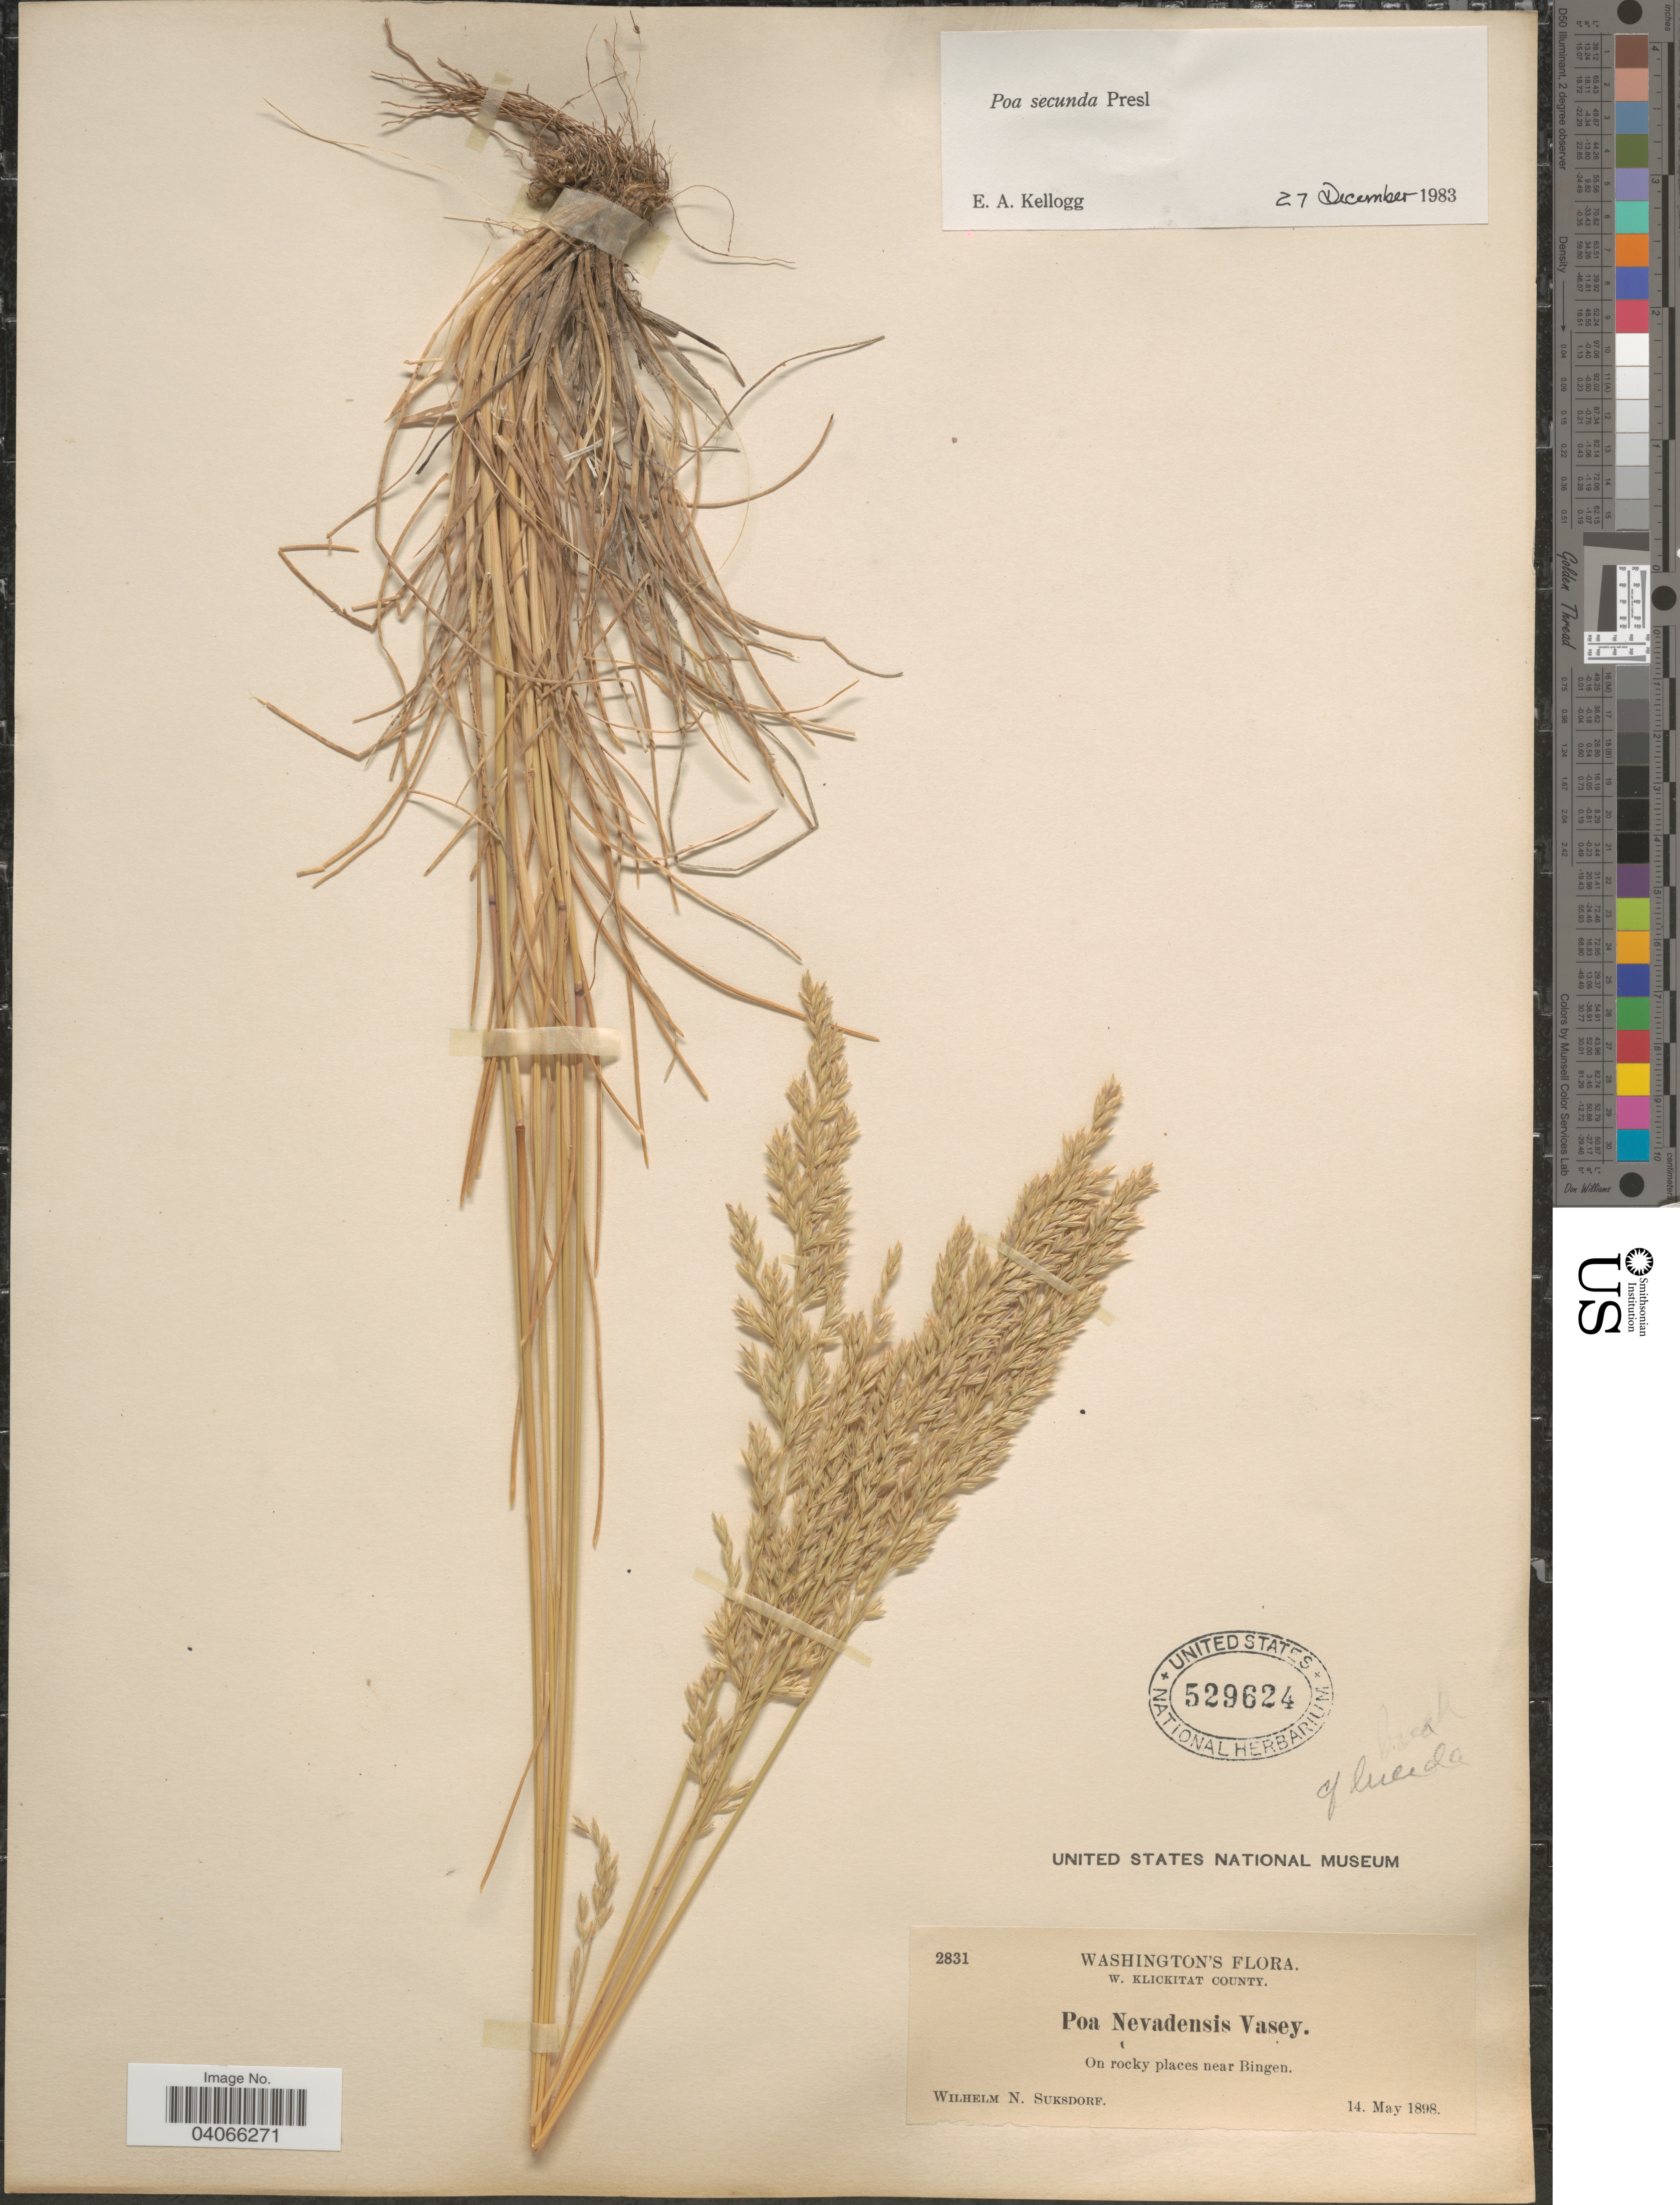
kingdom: Plantae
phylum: Tracheophyta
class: Liliopsida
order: Poales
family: Poaceae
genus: Poa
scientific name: Poa secunda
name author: J. Presl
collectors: W. N. Suksdorf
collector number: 2831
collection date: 1898-05-14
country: United States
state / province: Washington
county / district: Klickitat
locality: W. Klickitat County. On rocky places near Bingen.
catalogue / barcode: US 529624